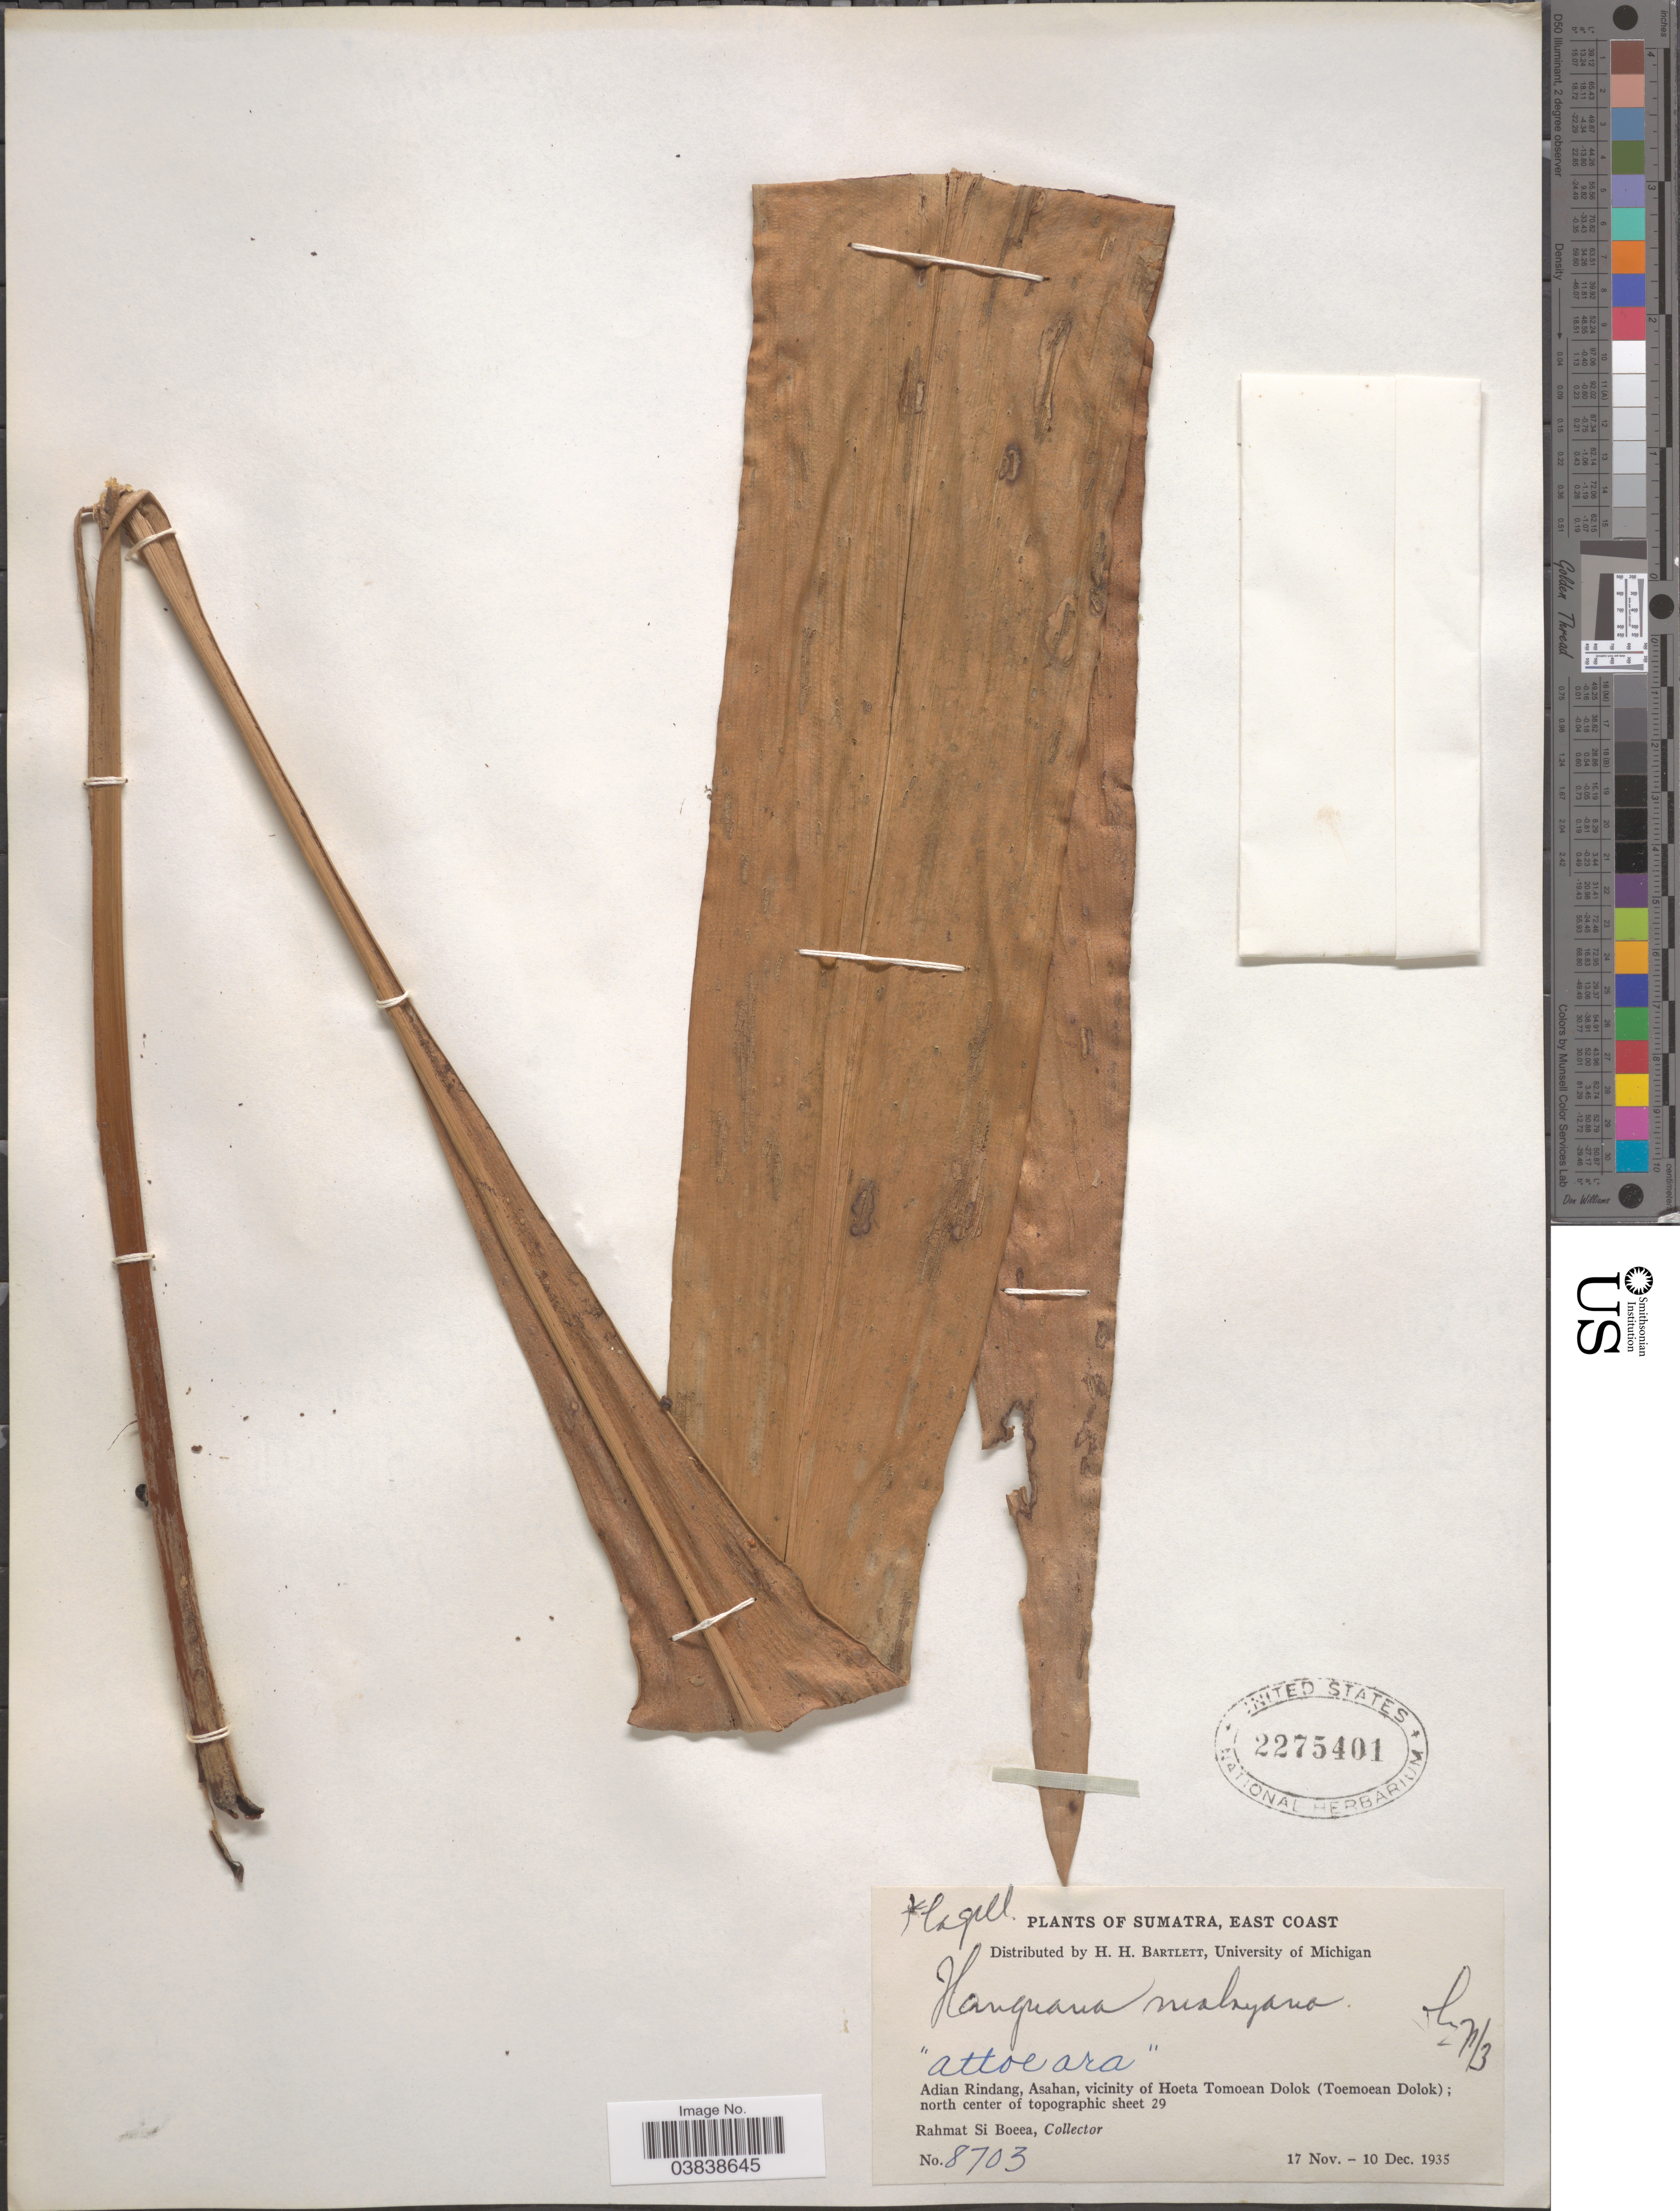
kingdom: Plantae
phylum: Tracheophyta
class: Liliopsida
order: Commelinales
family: Hanguanaceae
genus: Hanguana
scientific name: Hanguana malayana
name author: (Jack) Merr.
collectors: Rahmat Si Boeea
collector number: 8703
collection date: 1935-11-17/1935-12-10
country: Indonesia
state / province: Sumatra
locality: East Coast. Adian Rindang, Asahan, vicinity of Hoeta Tomoean Dolok (Toemoean Dolok); north center of topographic sheet 29.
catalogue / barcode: US 2275401